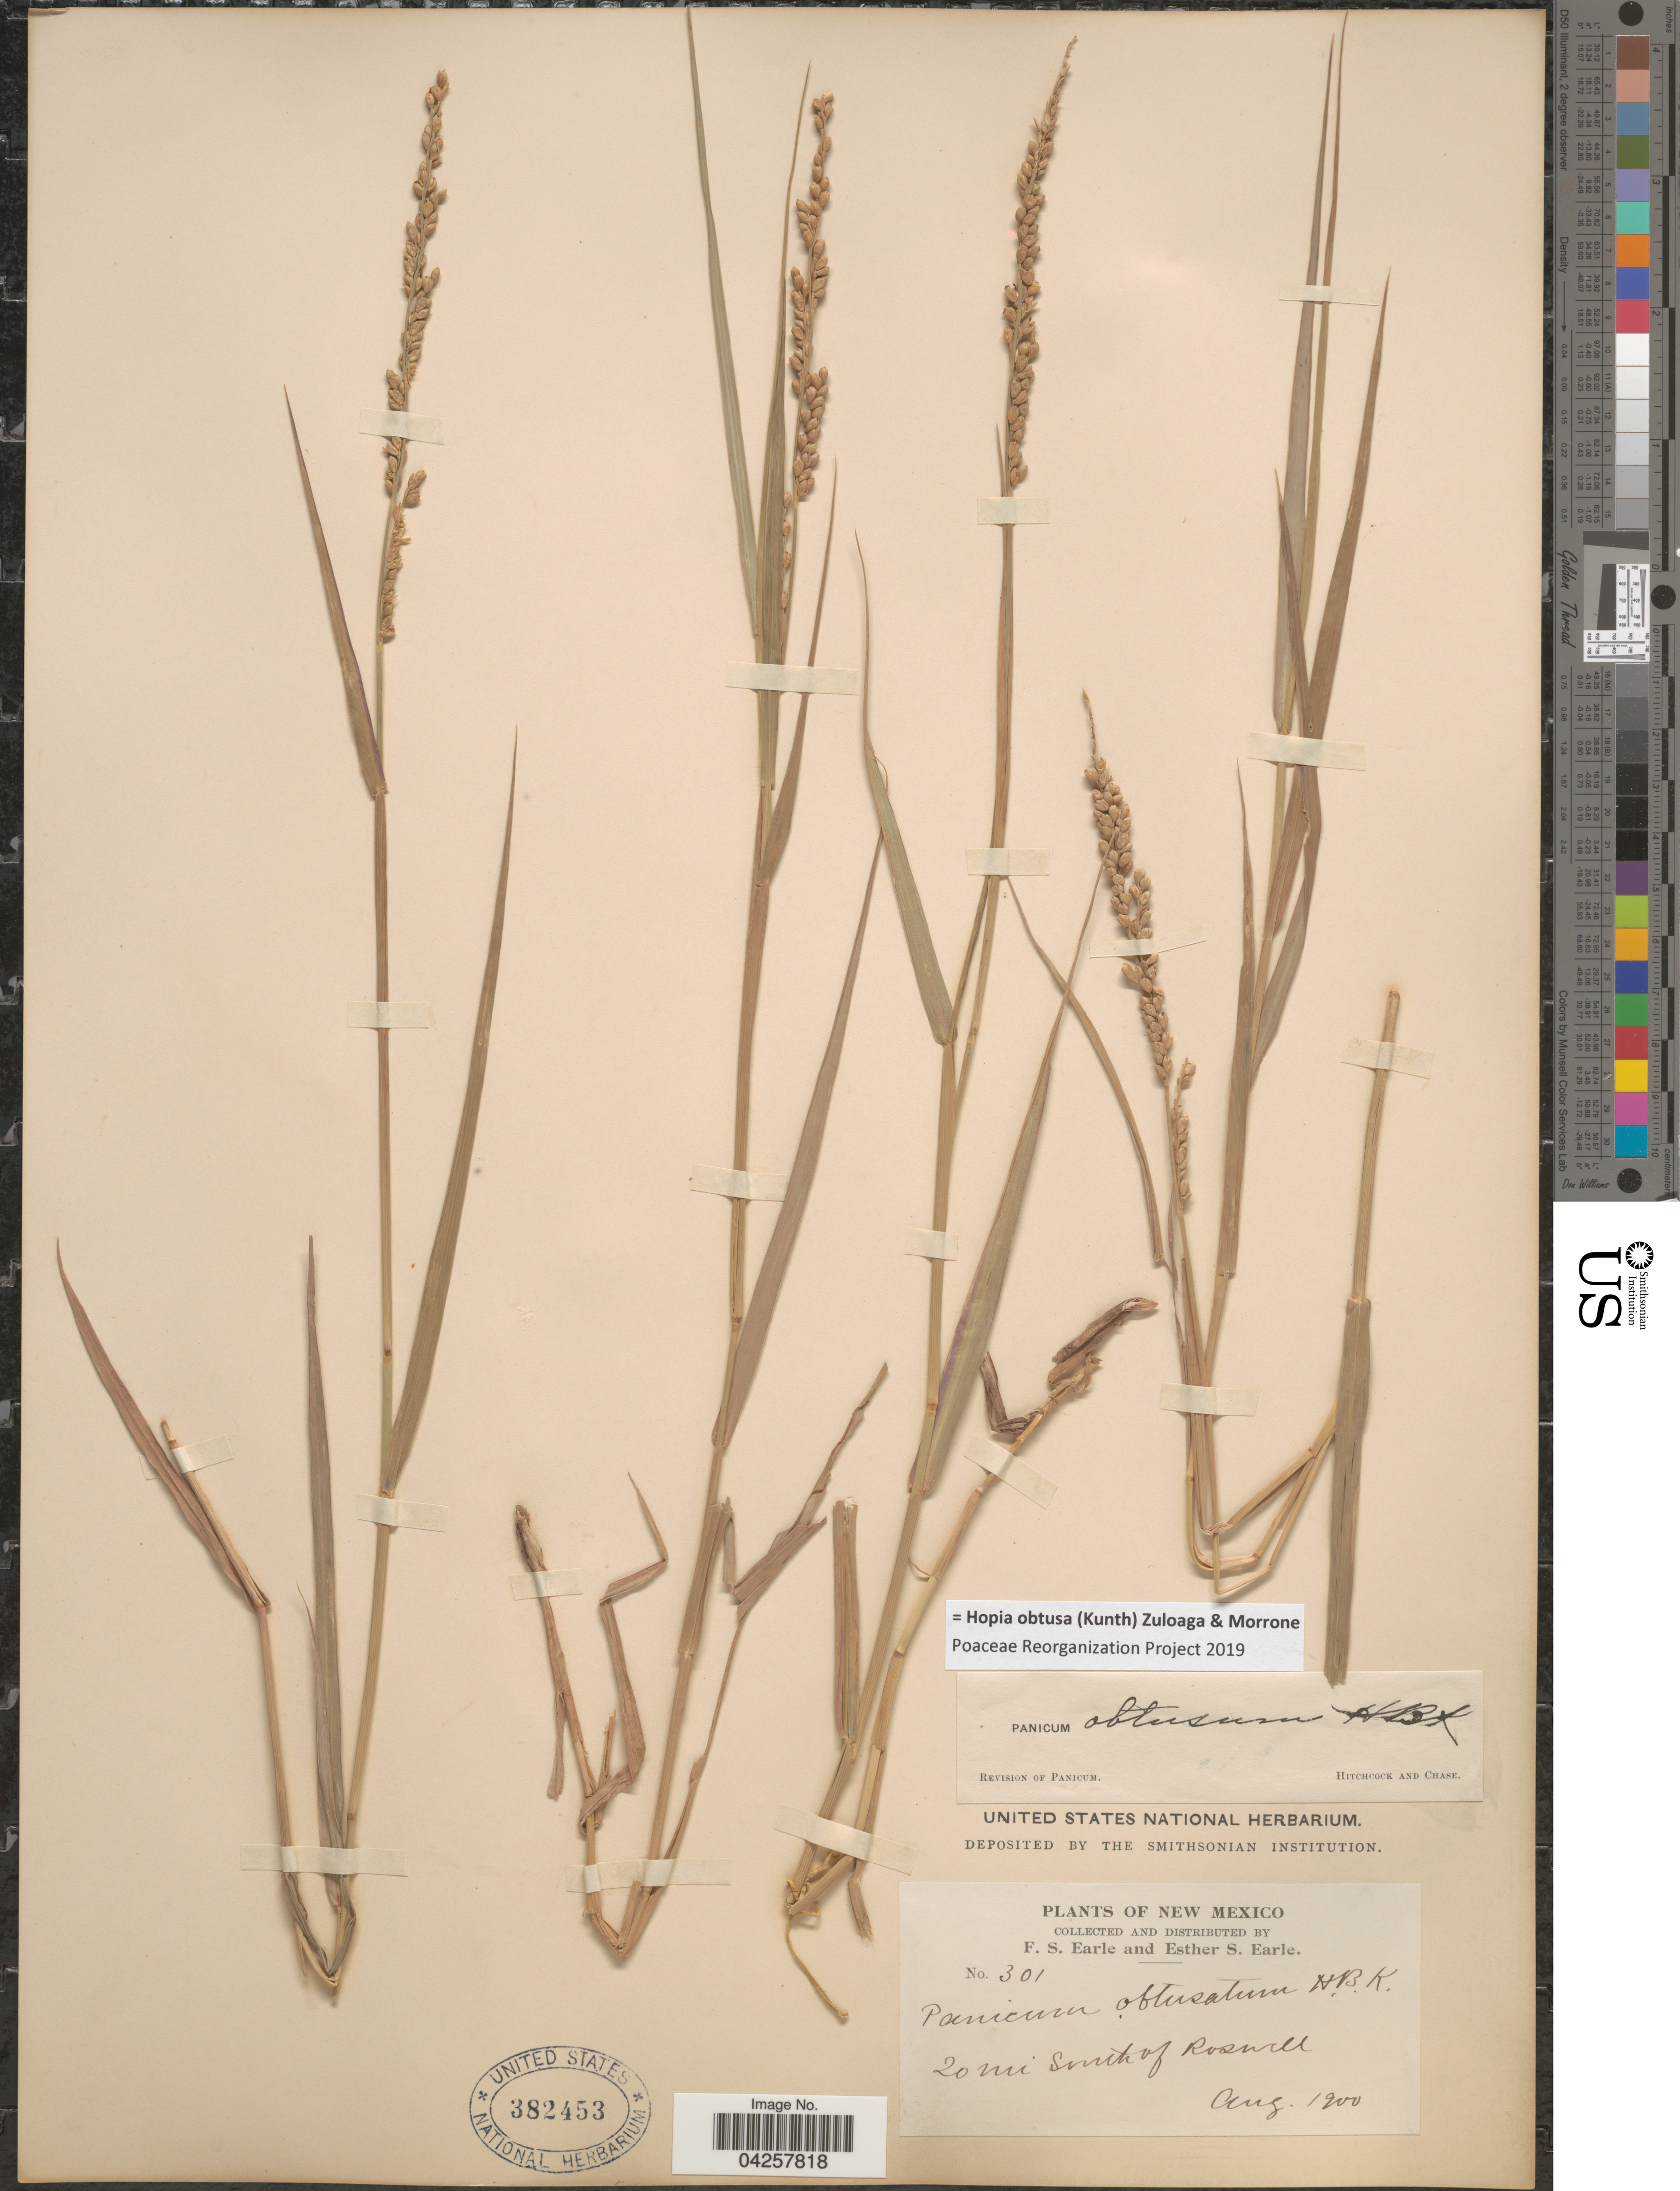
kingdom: Plantae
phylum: Tracheophyta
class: Liliopsida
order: Poales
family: Poaceae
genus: Hopia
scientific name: Hopia obtusa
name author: (Kunth) Zuloaga & Morrone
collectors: F. S. Earle & E. S. Earle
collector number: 301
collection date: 1900-08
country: United States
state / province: New Mexico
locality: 20 mi. South of Roswell.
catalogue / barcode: US 382453